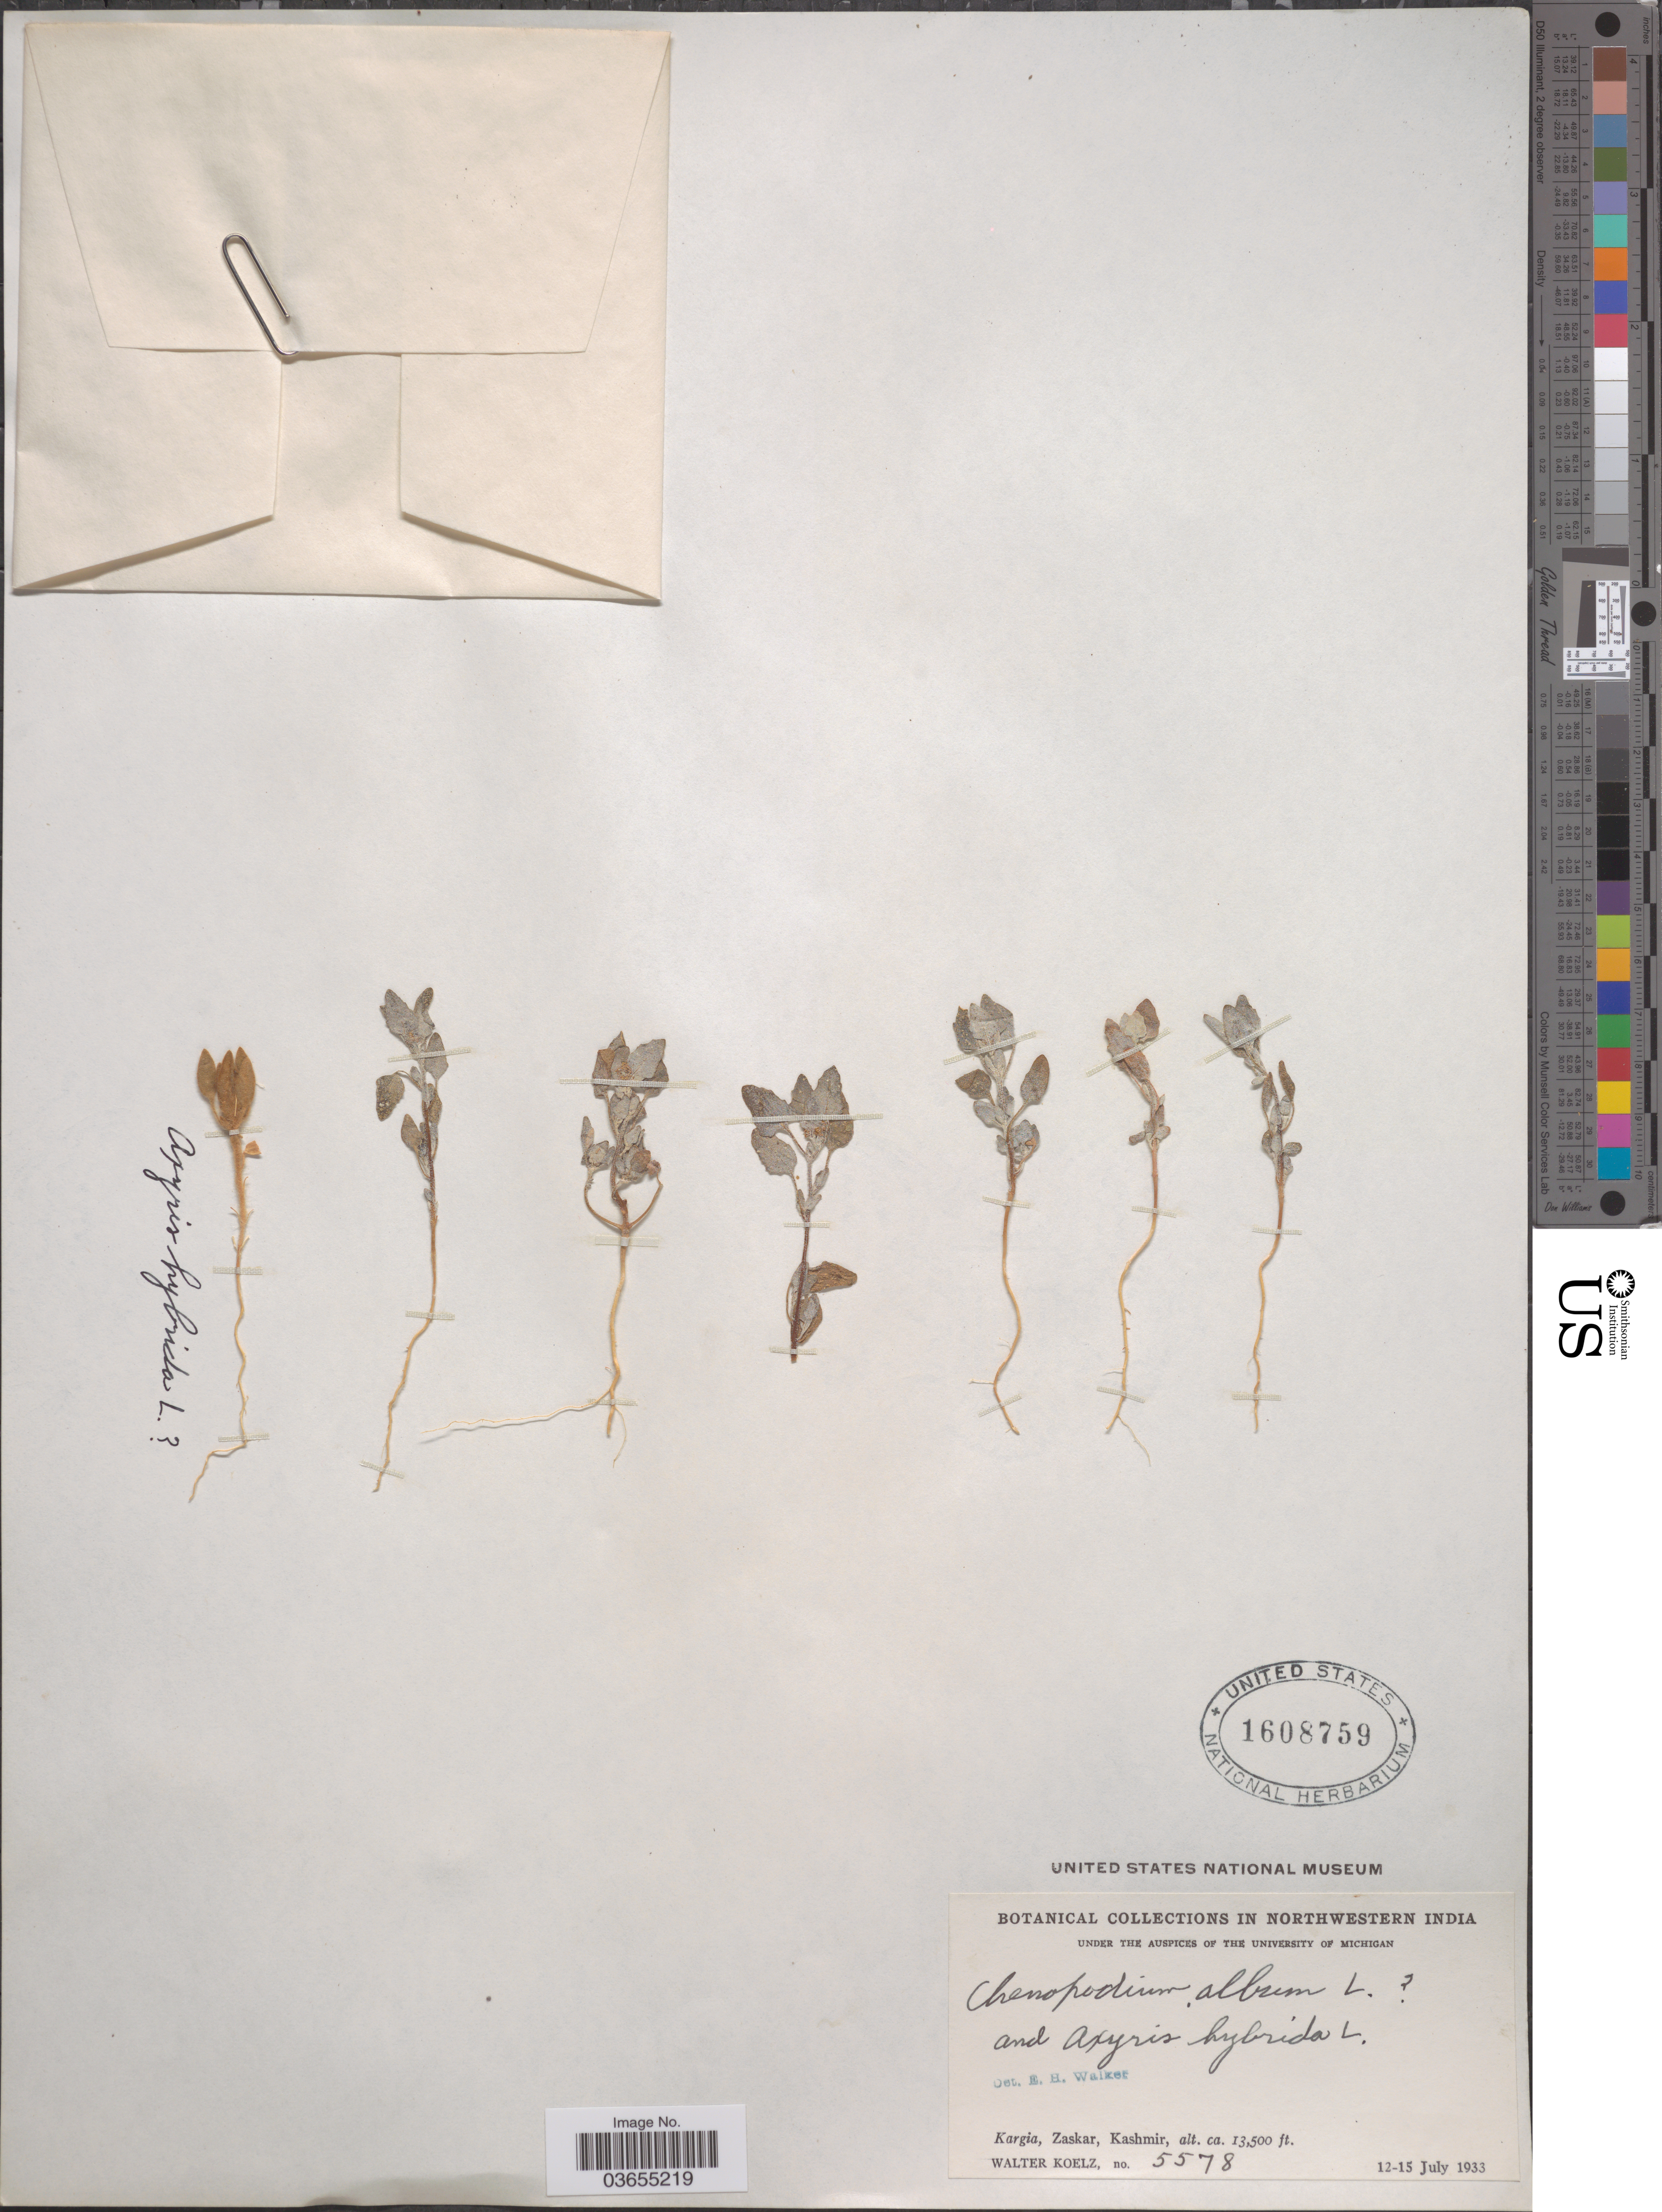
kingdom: Plantae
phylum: Tracheophyta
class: Magnoliopsida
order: Caryophyllales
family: Amaranthaceae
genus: Chenopodium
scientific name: Chenopodium album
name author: L.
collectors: W. N. Koelz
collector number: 5578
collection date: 1933-07-12/1933-07-15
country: India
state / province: Jammu and Kashmir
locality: Northwestern India. Kargia, Zaskar, Kashmir.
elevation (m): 4115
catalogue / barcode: US 1608759